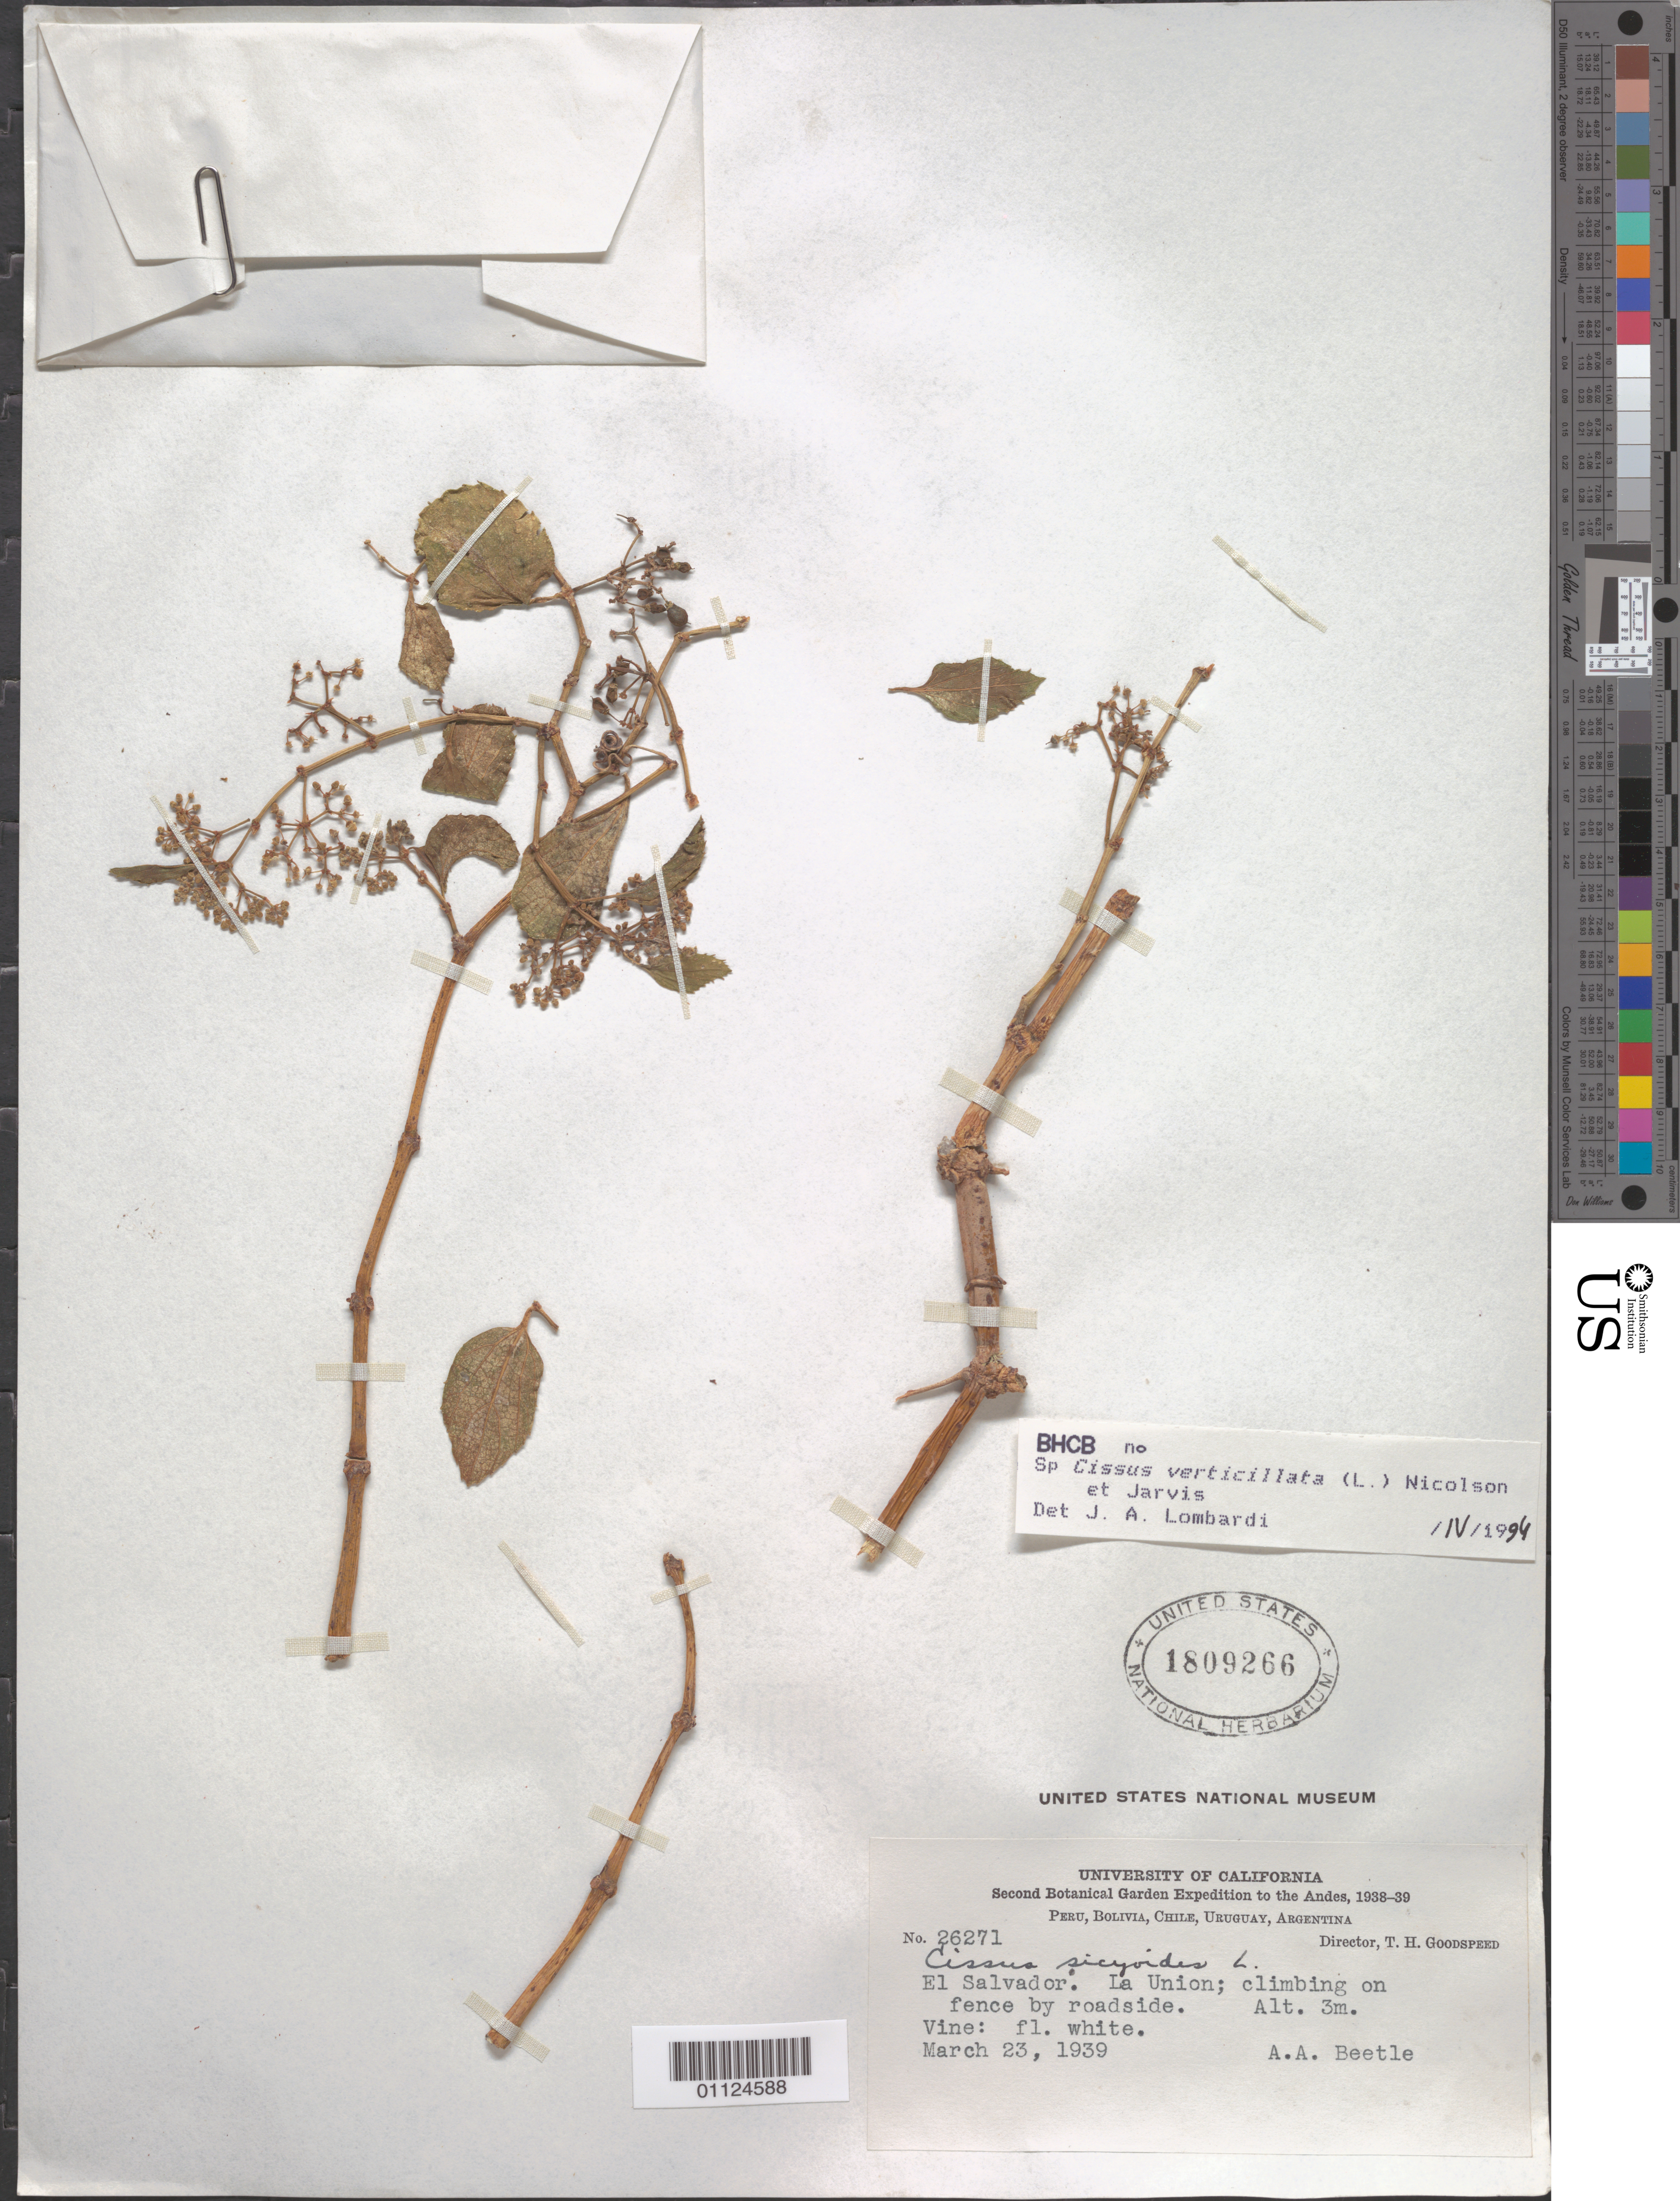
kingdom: Plantae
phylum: Tracheophyta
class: Magnoliopsida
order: Vitales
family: Vitaceae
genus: Cissus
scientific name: Cissus verticillata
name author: (L.) Nicolson & C.E. Jarvis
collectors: P. C. Standley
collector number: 26271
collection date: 1939-03-23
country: El Salvador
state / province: La Unión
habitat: Climbing on fence by roadside. Vine.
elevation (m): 3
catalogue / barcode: US 1809266